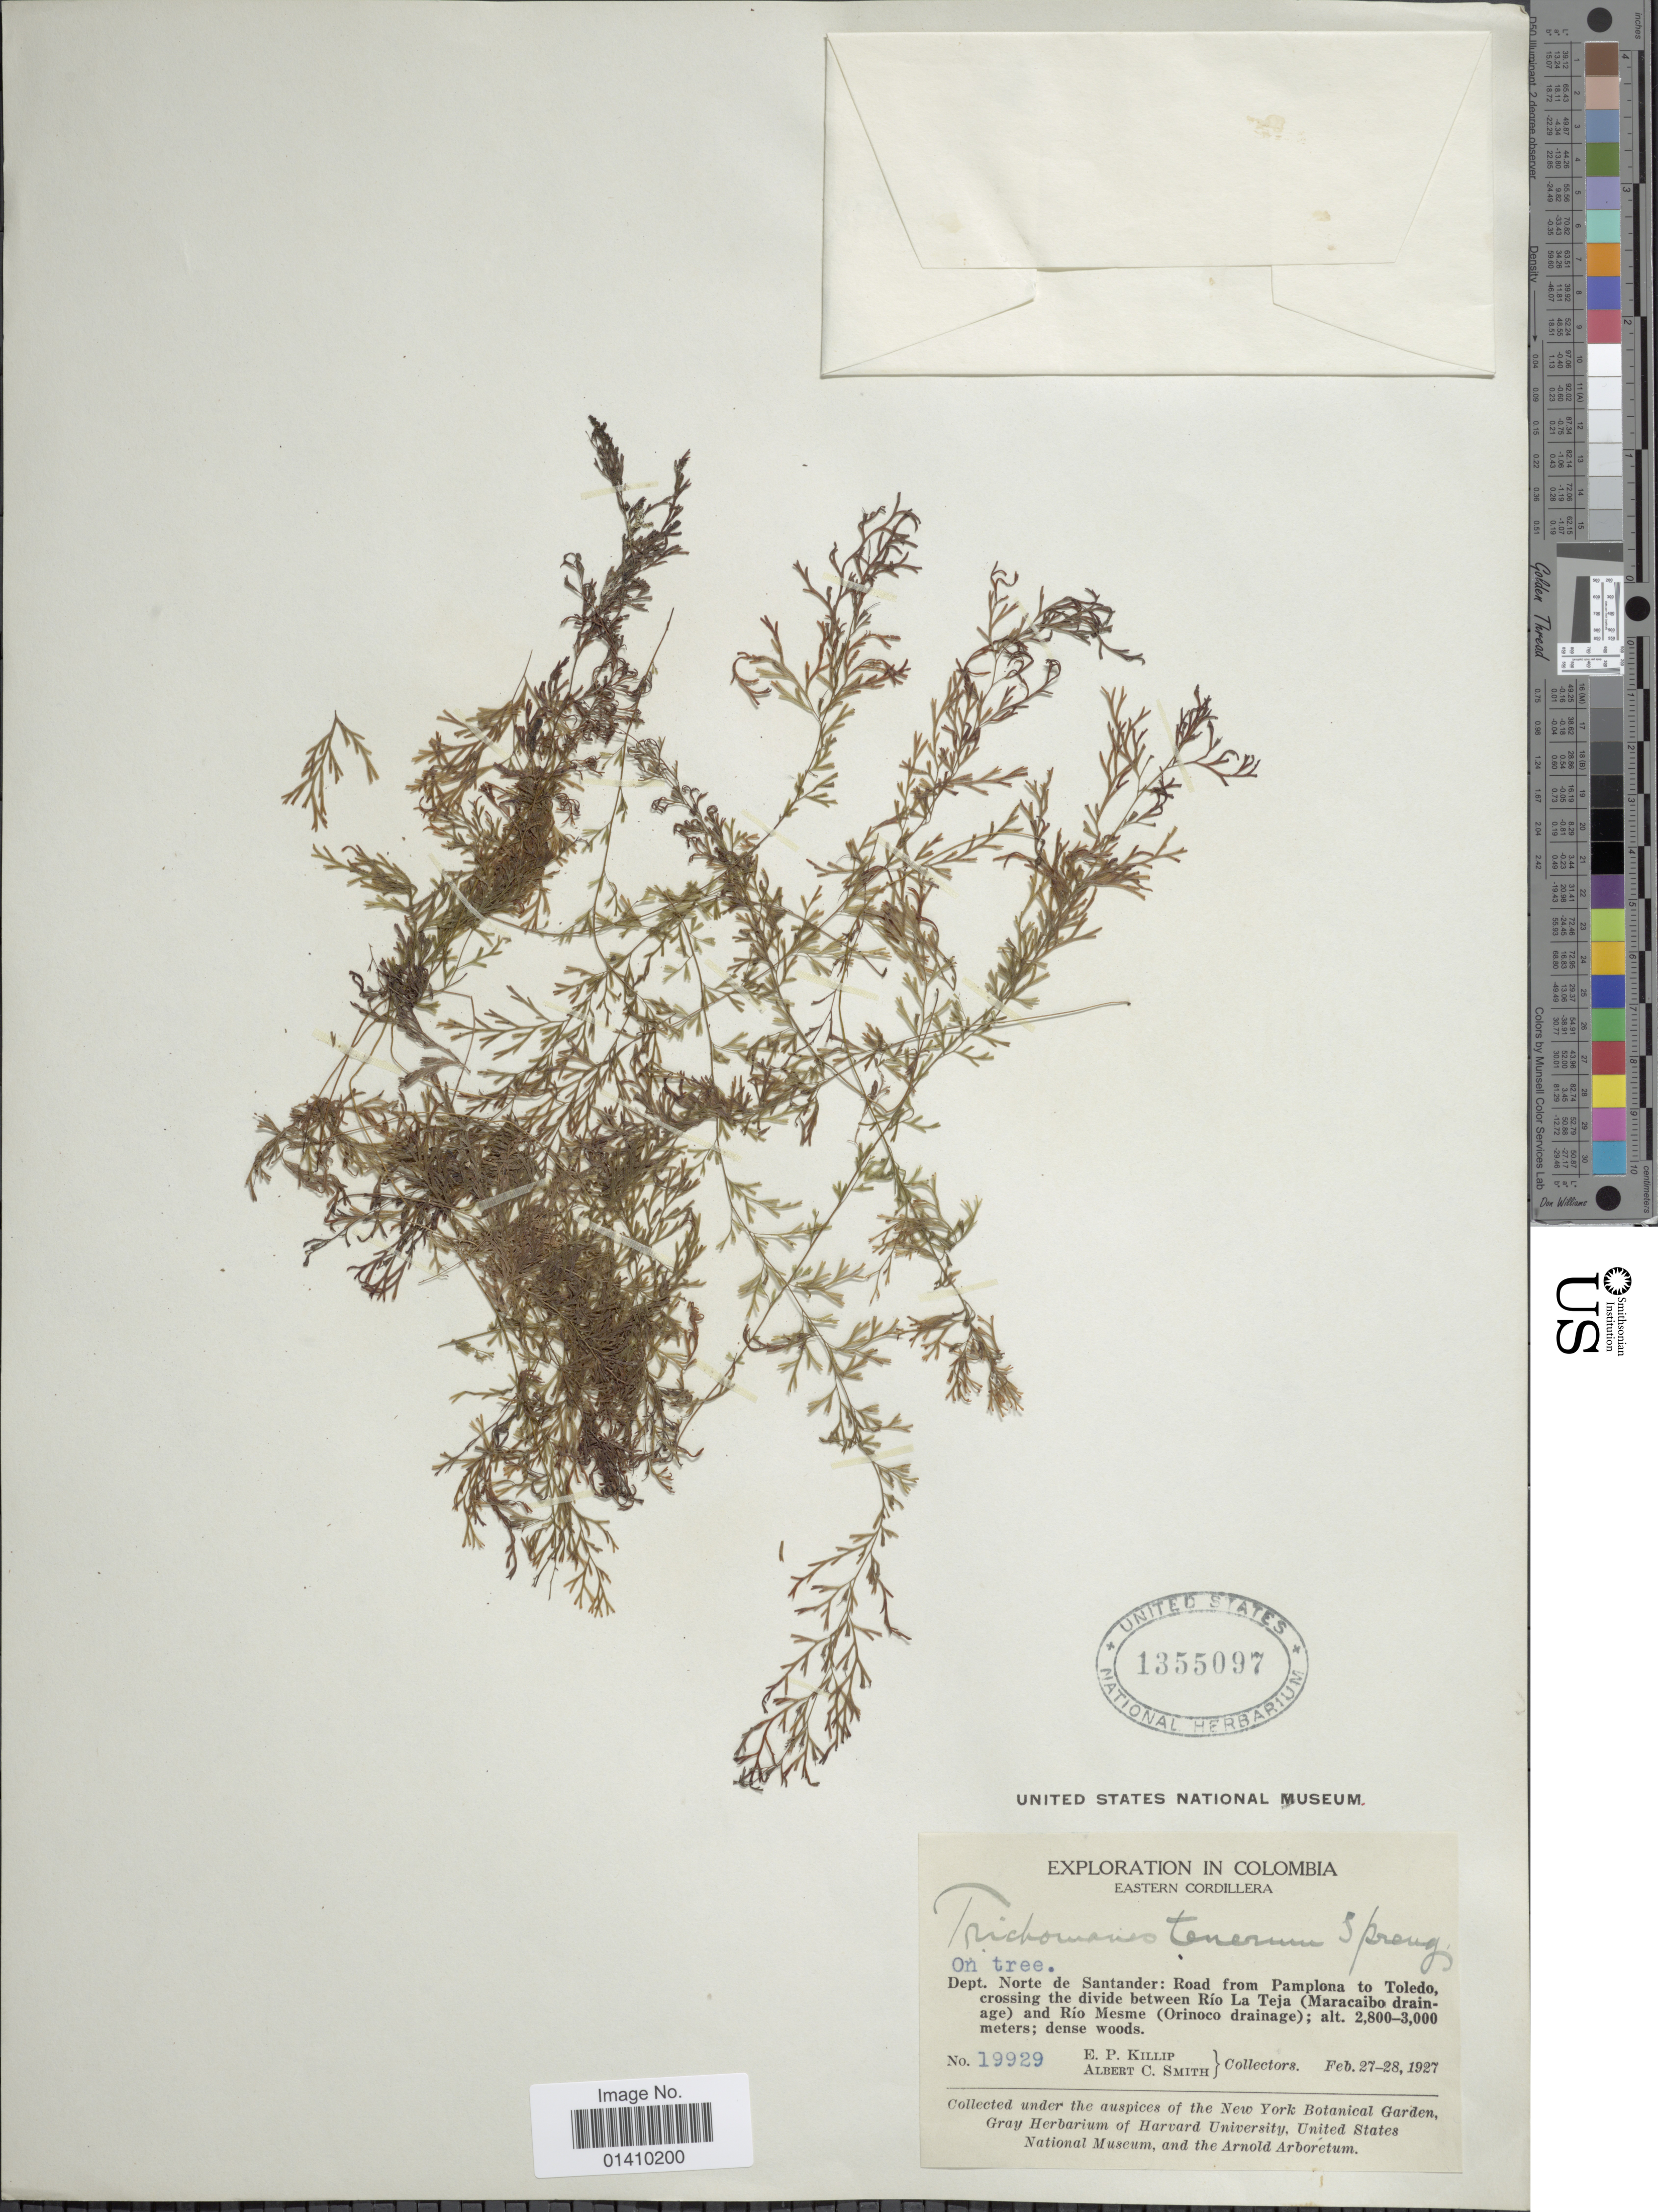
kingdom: Plantae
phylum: Tracheophyta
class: Polypodiopsida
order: Hymenophyllales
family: Hymenophyllaceae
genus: Polyphlebium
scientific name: Polyphlebium tenerum (A. Spreng.) comb. ined., 2015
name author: (A. Spreng.)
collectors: E. P. Killip & A. C. Smith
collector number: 19929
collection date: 1927-02-27/1927-02-28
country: Colombia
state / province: Norte de Santander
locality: Eastern Cordillera. Road from Pamplona to Toledo, crossing the divide between Rio L Teja (Maracaibo drainage) and Rio Mesme (Orinoc drainage)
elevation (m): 2800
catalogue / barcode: US 1355097